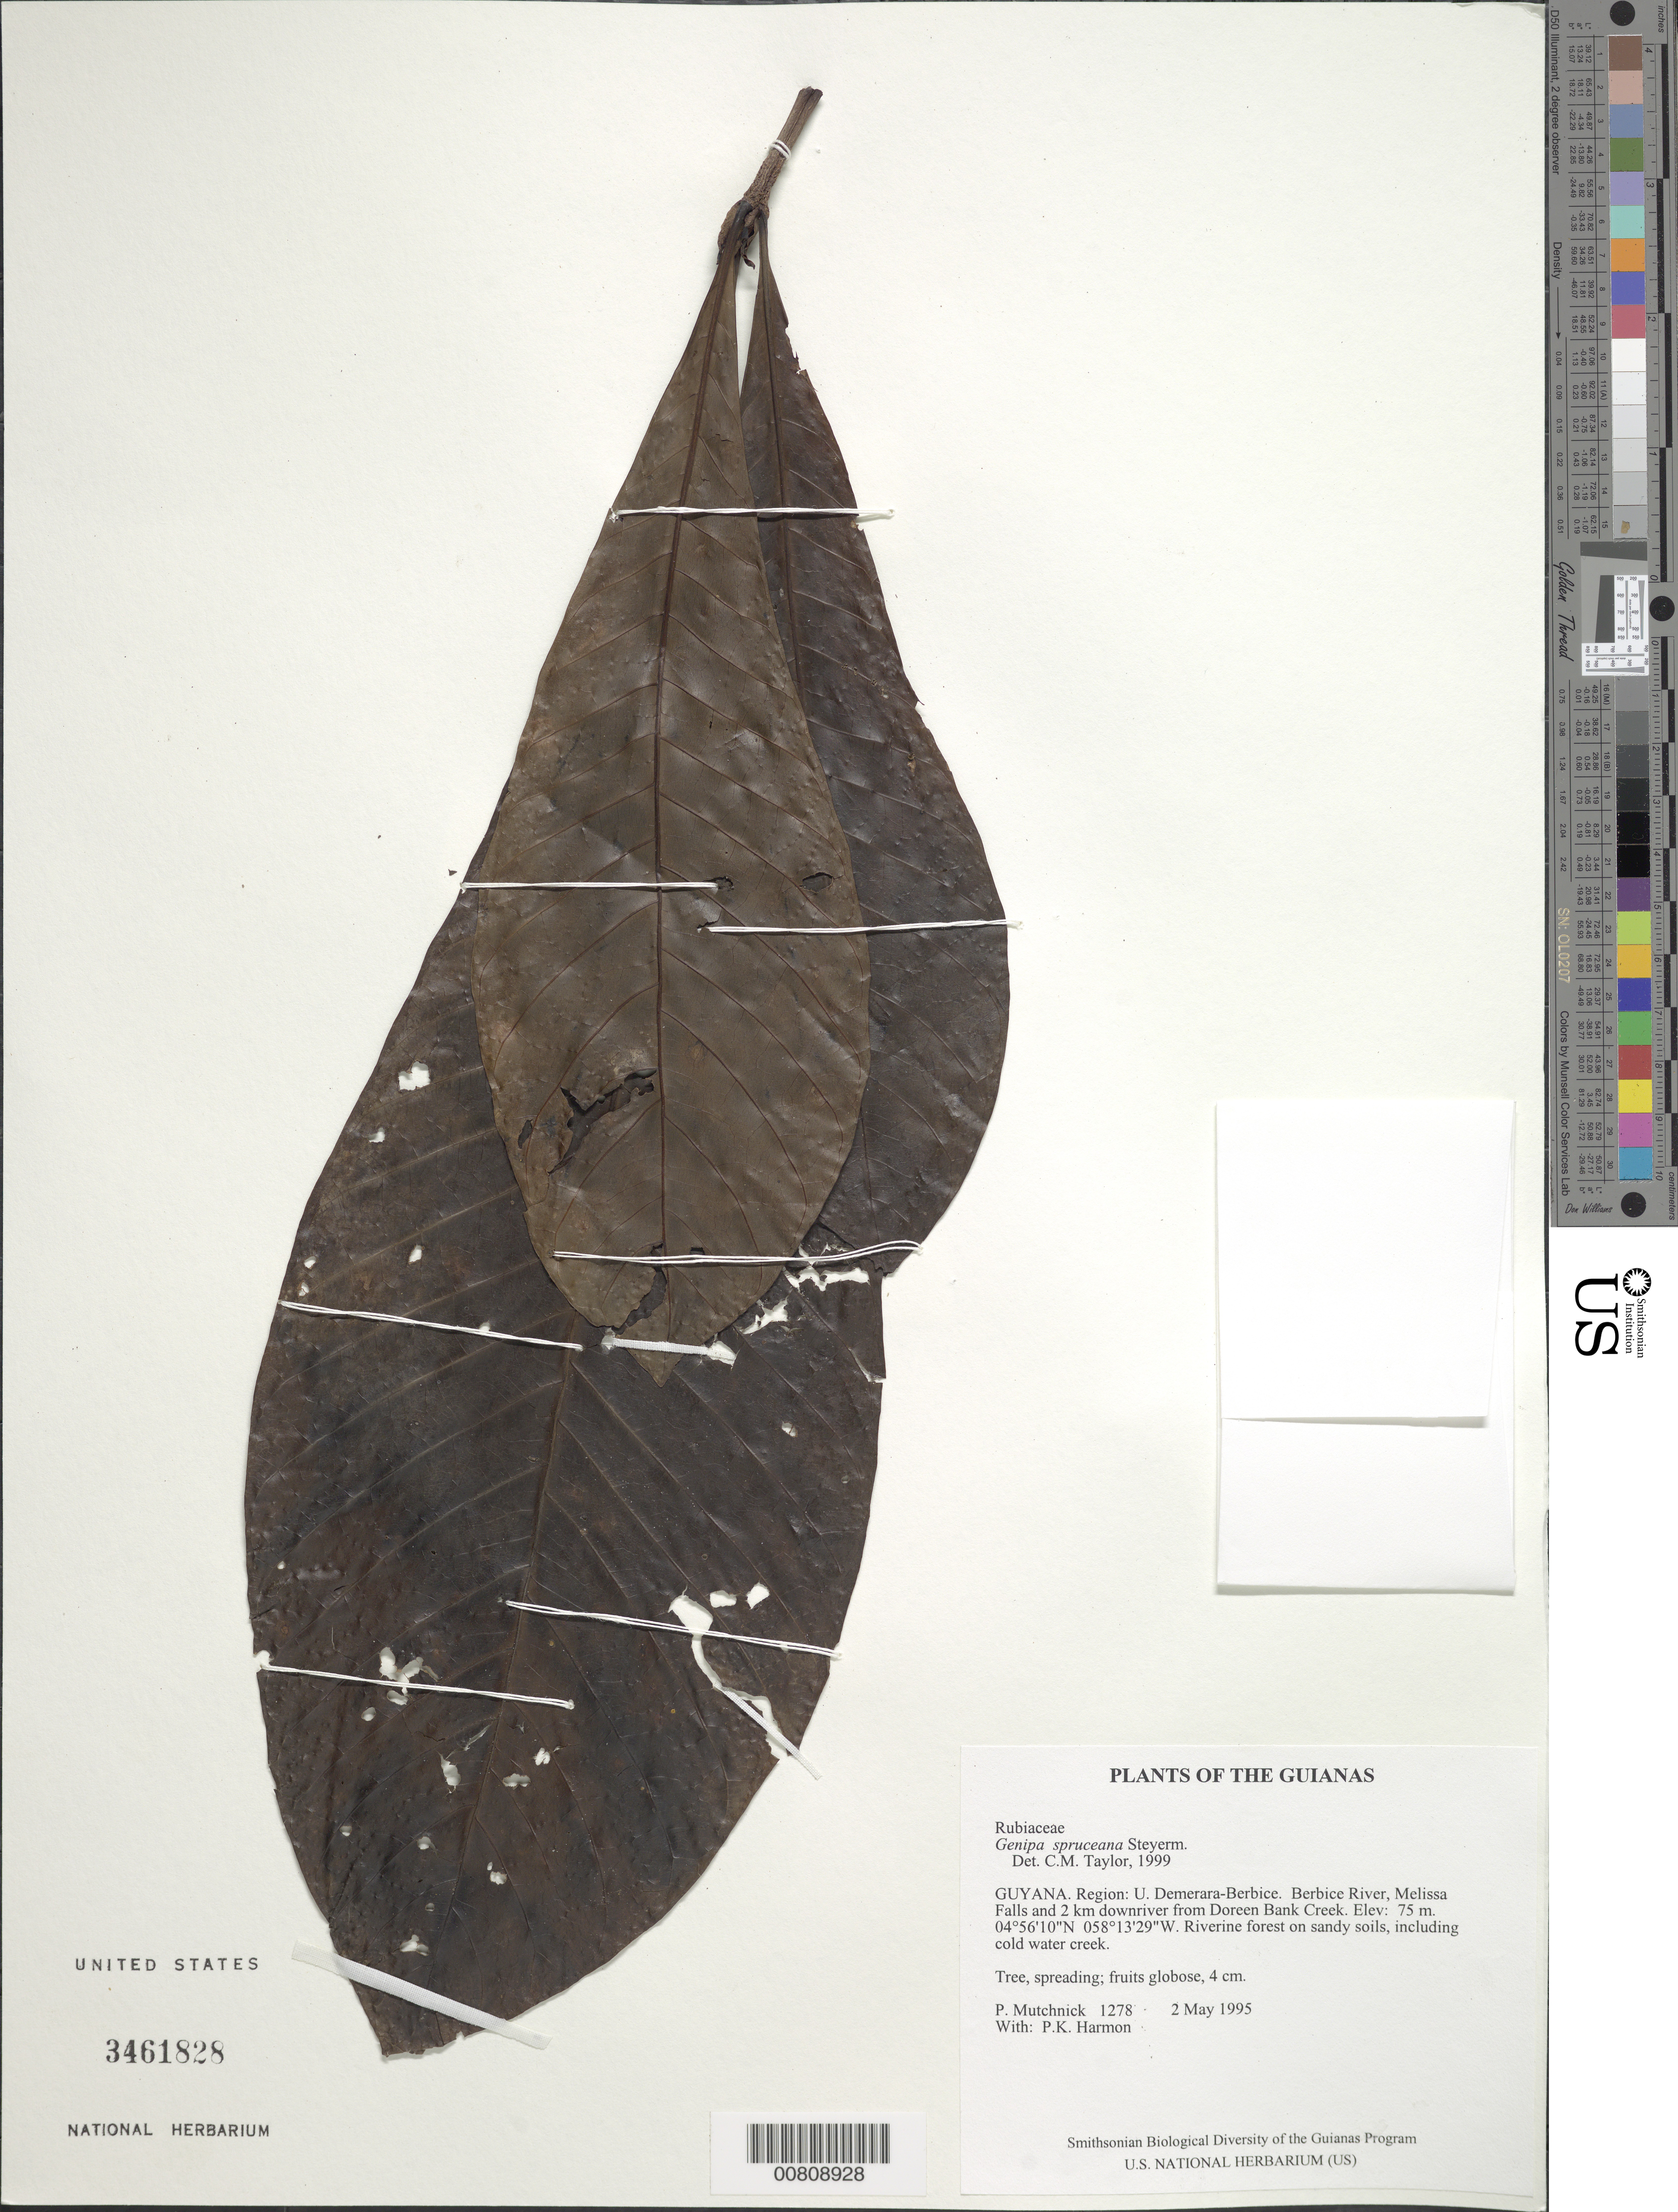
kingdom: Plantae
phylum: Tracheophyta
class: Magnoliopsida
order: Gentianales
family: Rubiaceae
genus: Genipa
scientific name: Genipa spruceana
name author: Steyerm.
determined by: Taylor, Charlotte M.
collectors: P. Mutchnick & P. Harmon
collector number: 1278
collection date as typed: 2 May 1995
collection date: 1995-05-02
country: Guyana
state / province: U. Demerara-Berbice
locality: Berbice River, Melissa Falls and 2 km downriver from Doreen Bank Creek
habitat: Riverine forest on sandy soils, including cold water creek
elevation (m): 75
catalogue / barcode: US 3461828